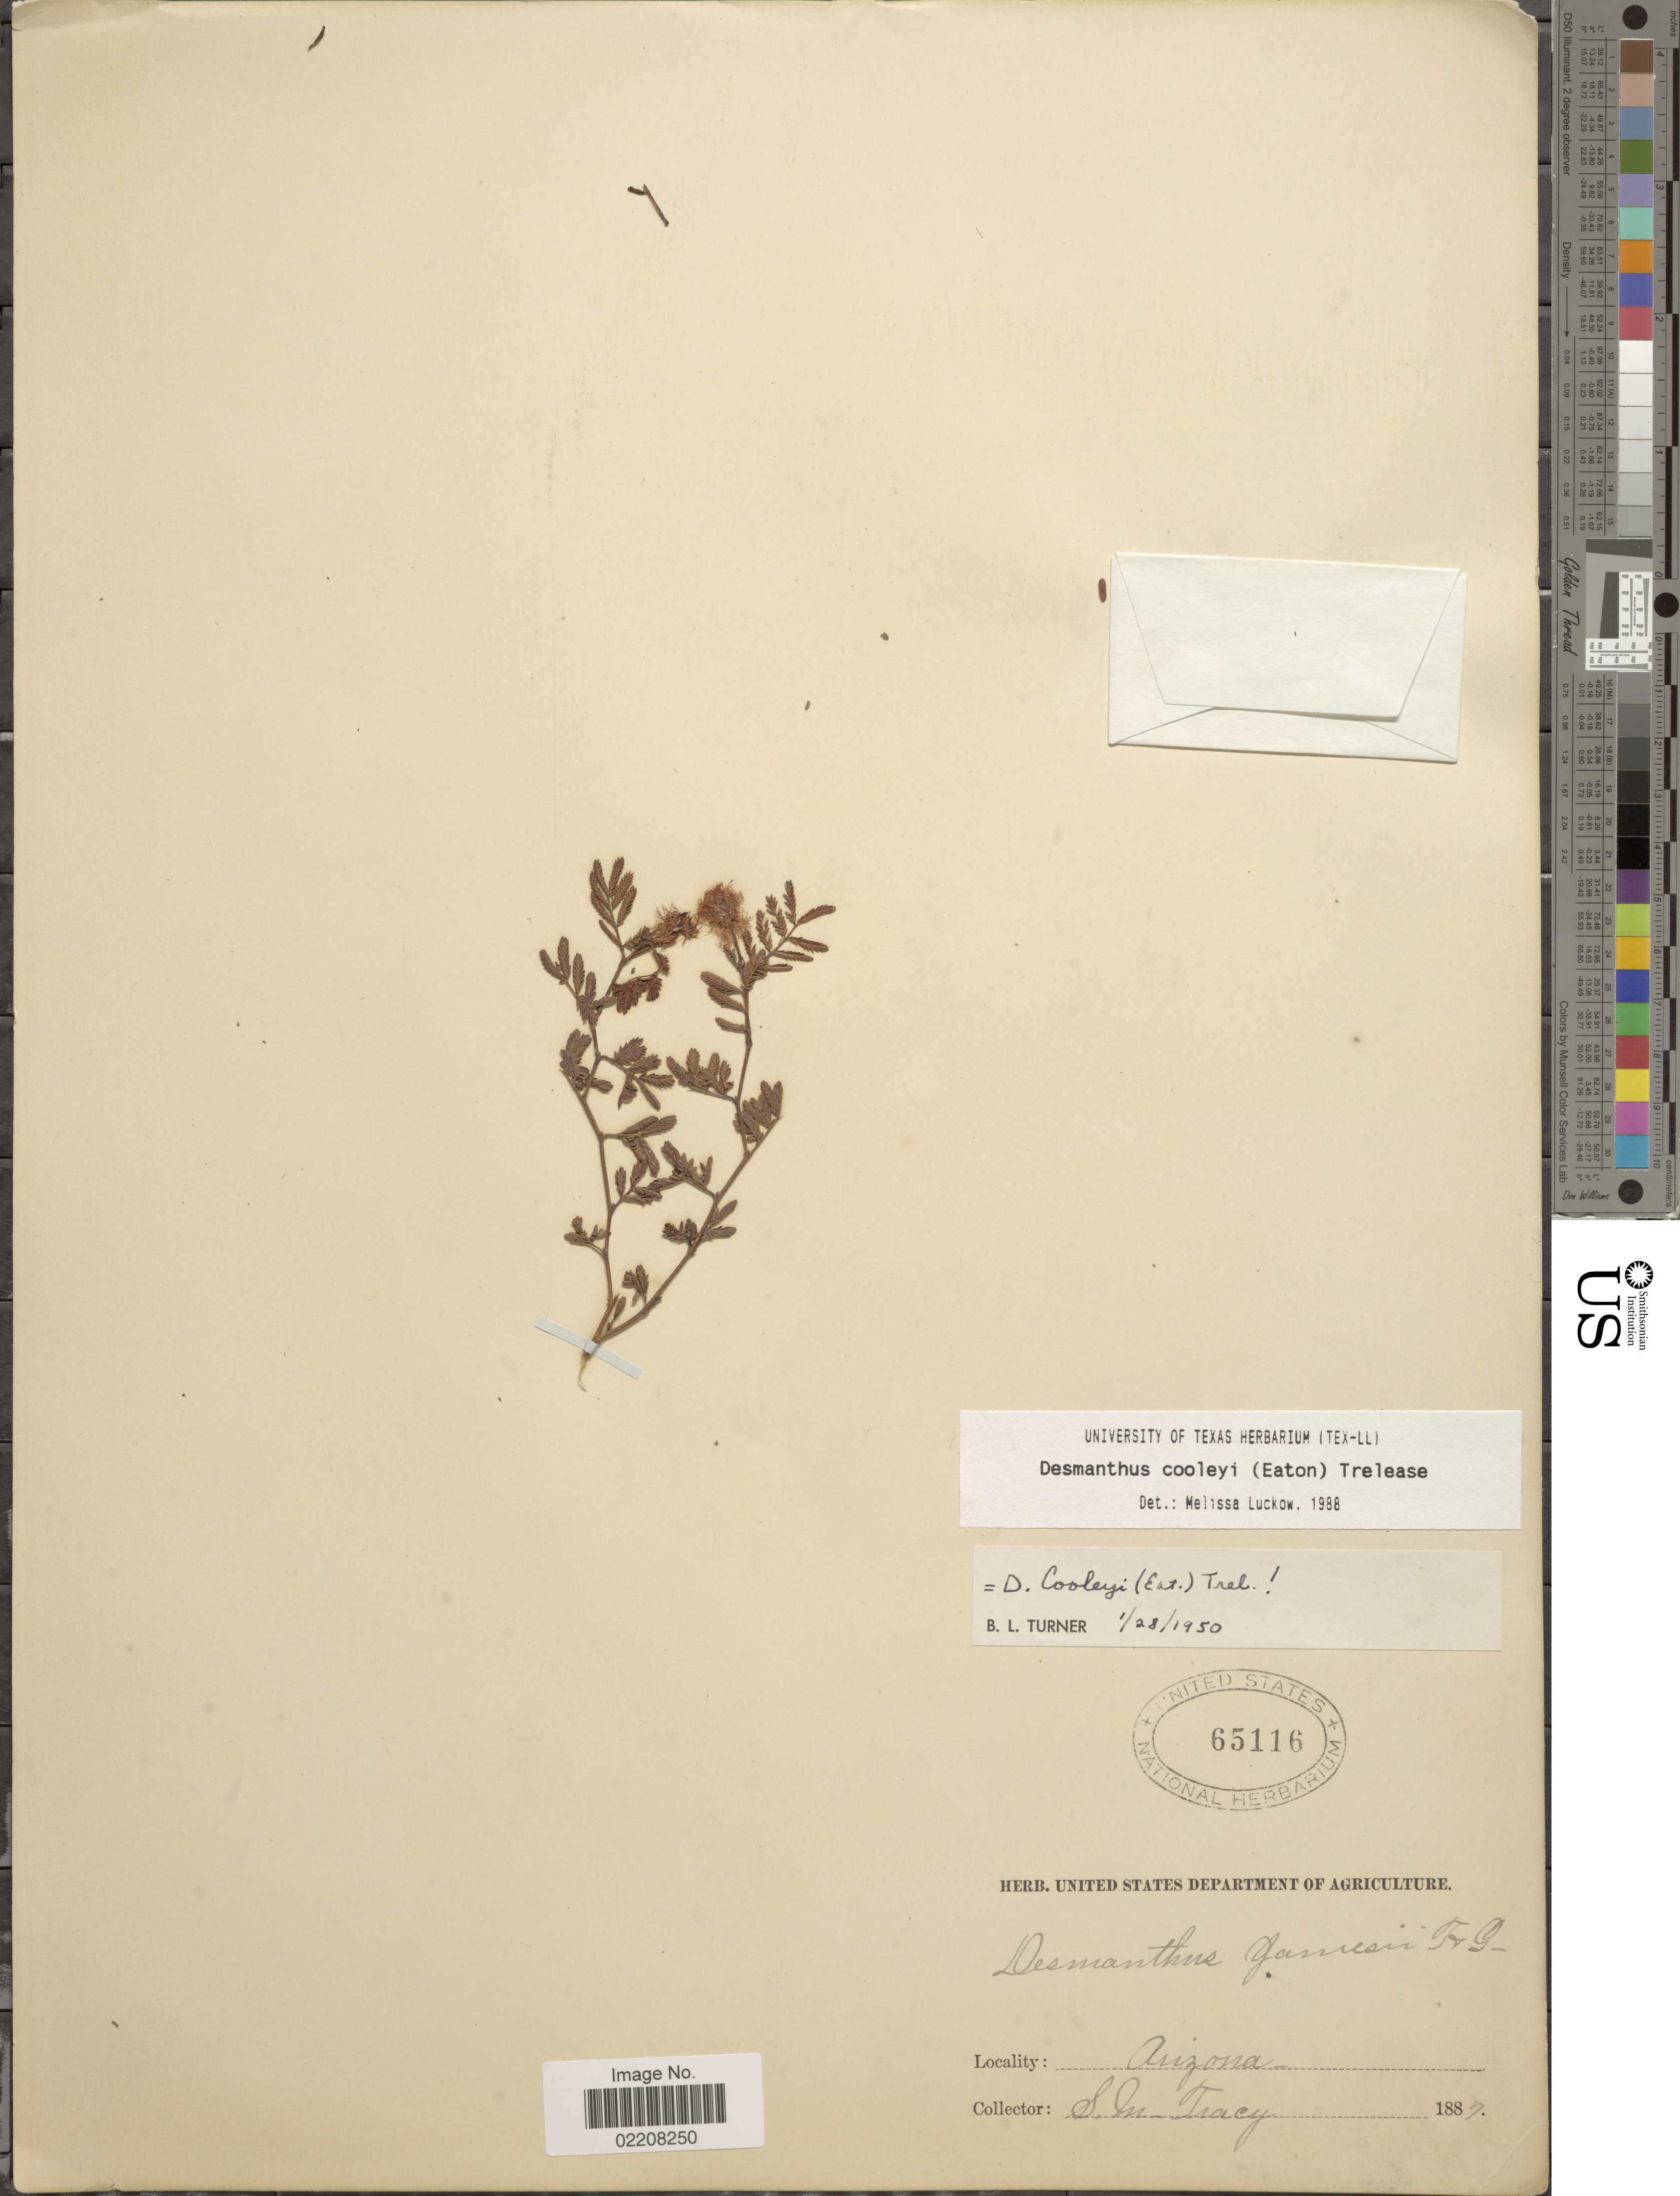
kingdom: Plantae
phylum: Tracheophyta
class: Magnoliopsida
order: Fabales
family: Fabaceae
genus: Desmanthus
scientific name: Desmanthus cooleyi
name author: (Eaton) Trel.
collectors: S. M. Tracy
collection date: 1887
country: United States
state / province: Arizona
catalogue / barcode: US 65116